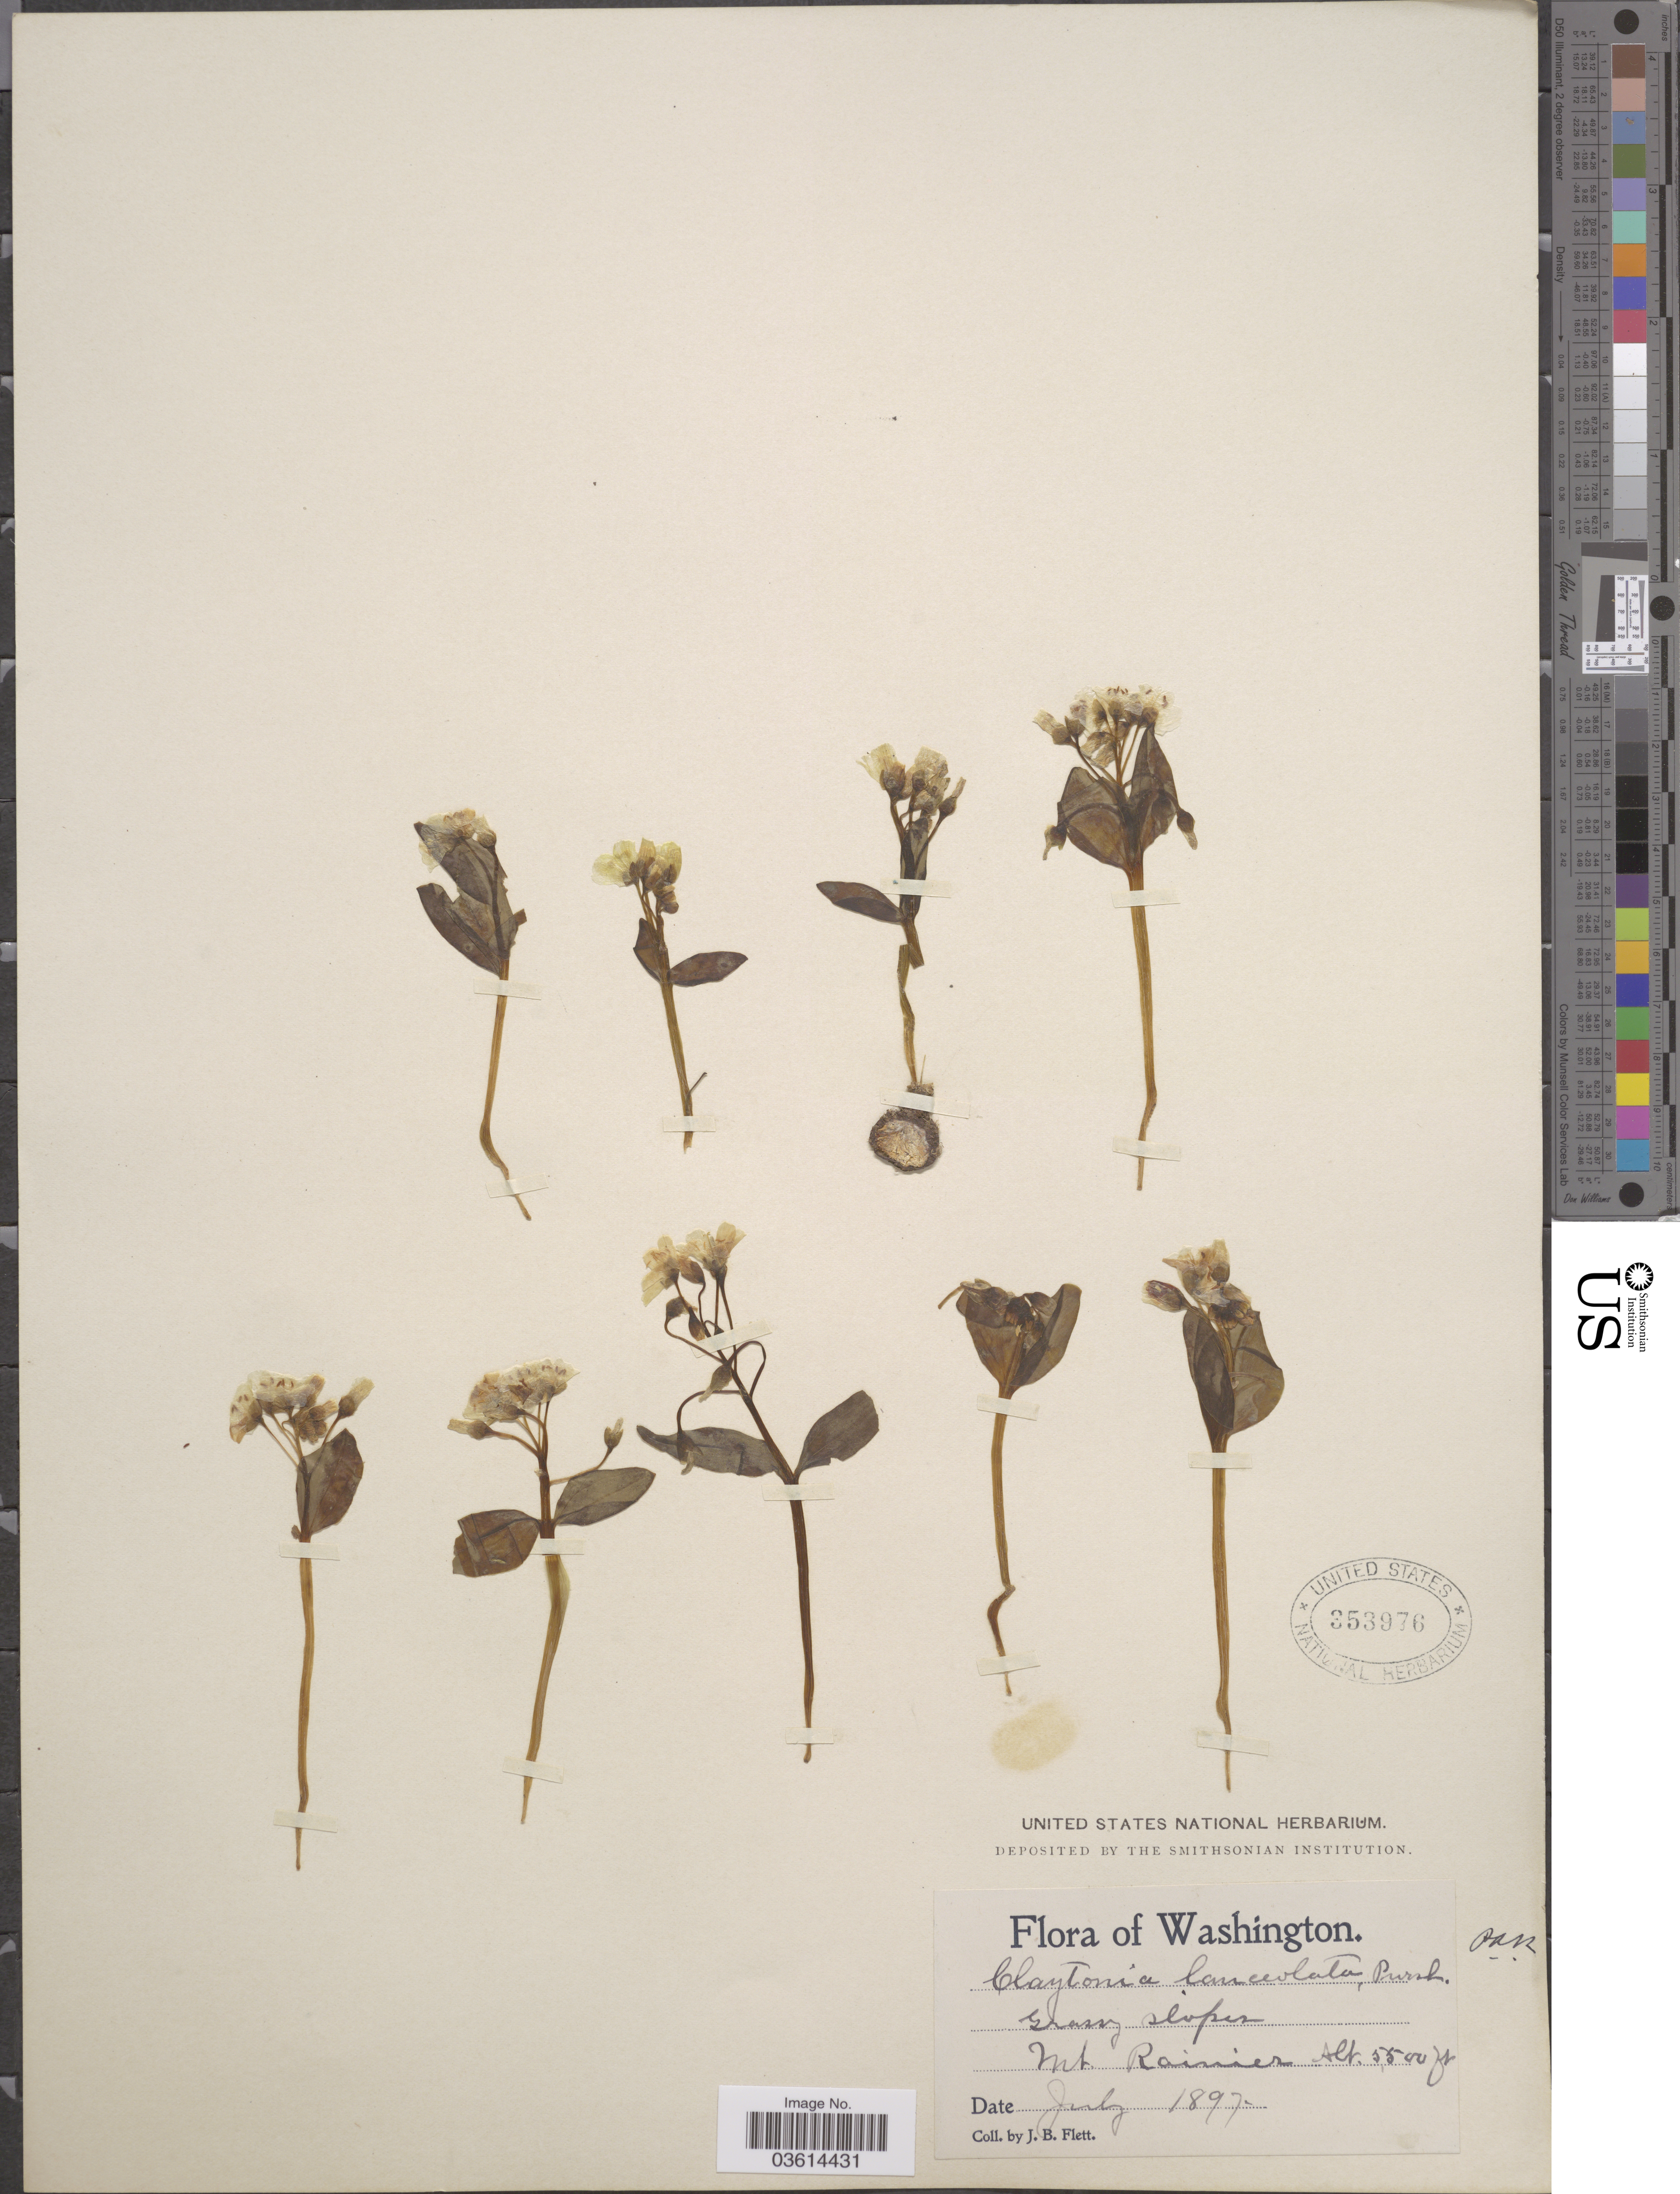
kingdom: Plantae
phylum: Tracheophyta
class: Magnoliopsida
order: Caryophyllales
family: Montiaceae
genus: Claytonia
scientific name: Claytonia lanceolata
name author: Pursh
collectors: J. Flett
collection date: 1897-07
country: United States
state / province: Washington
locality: Mt. Rainier.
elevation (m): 1676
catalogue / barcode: US 353976